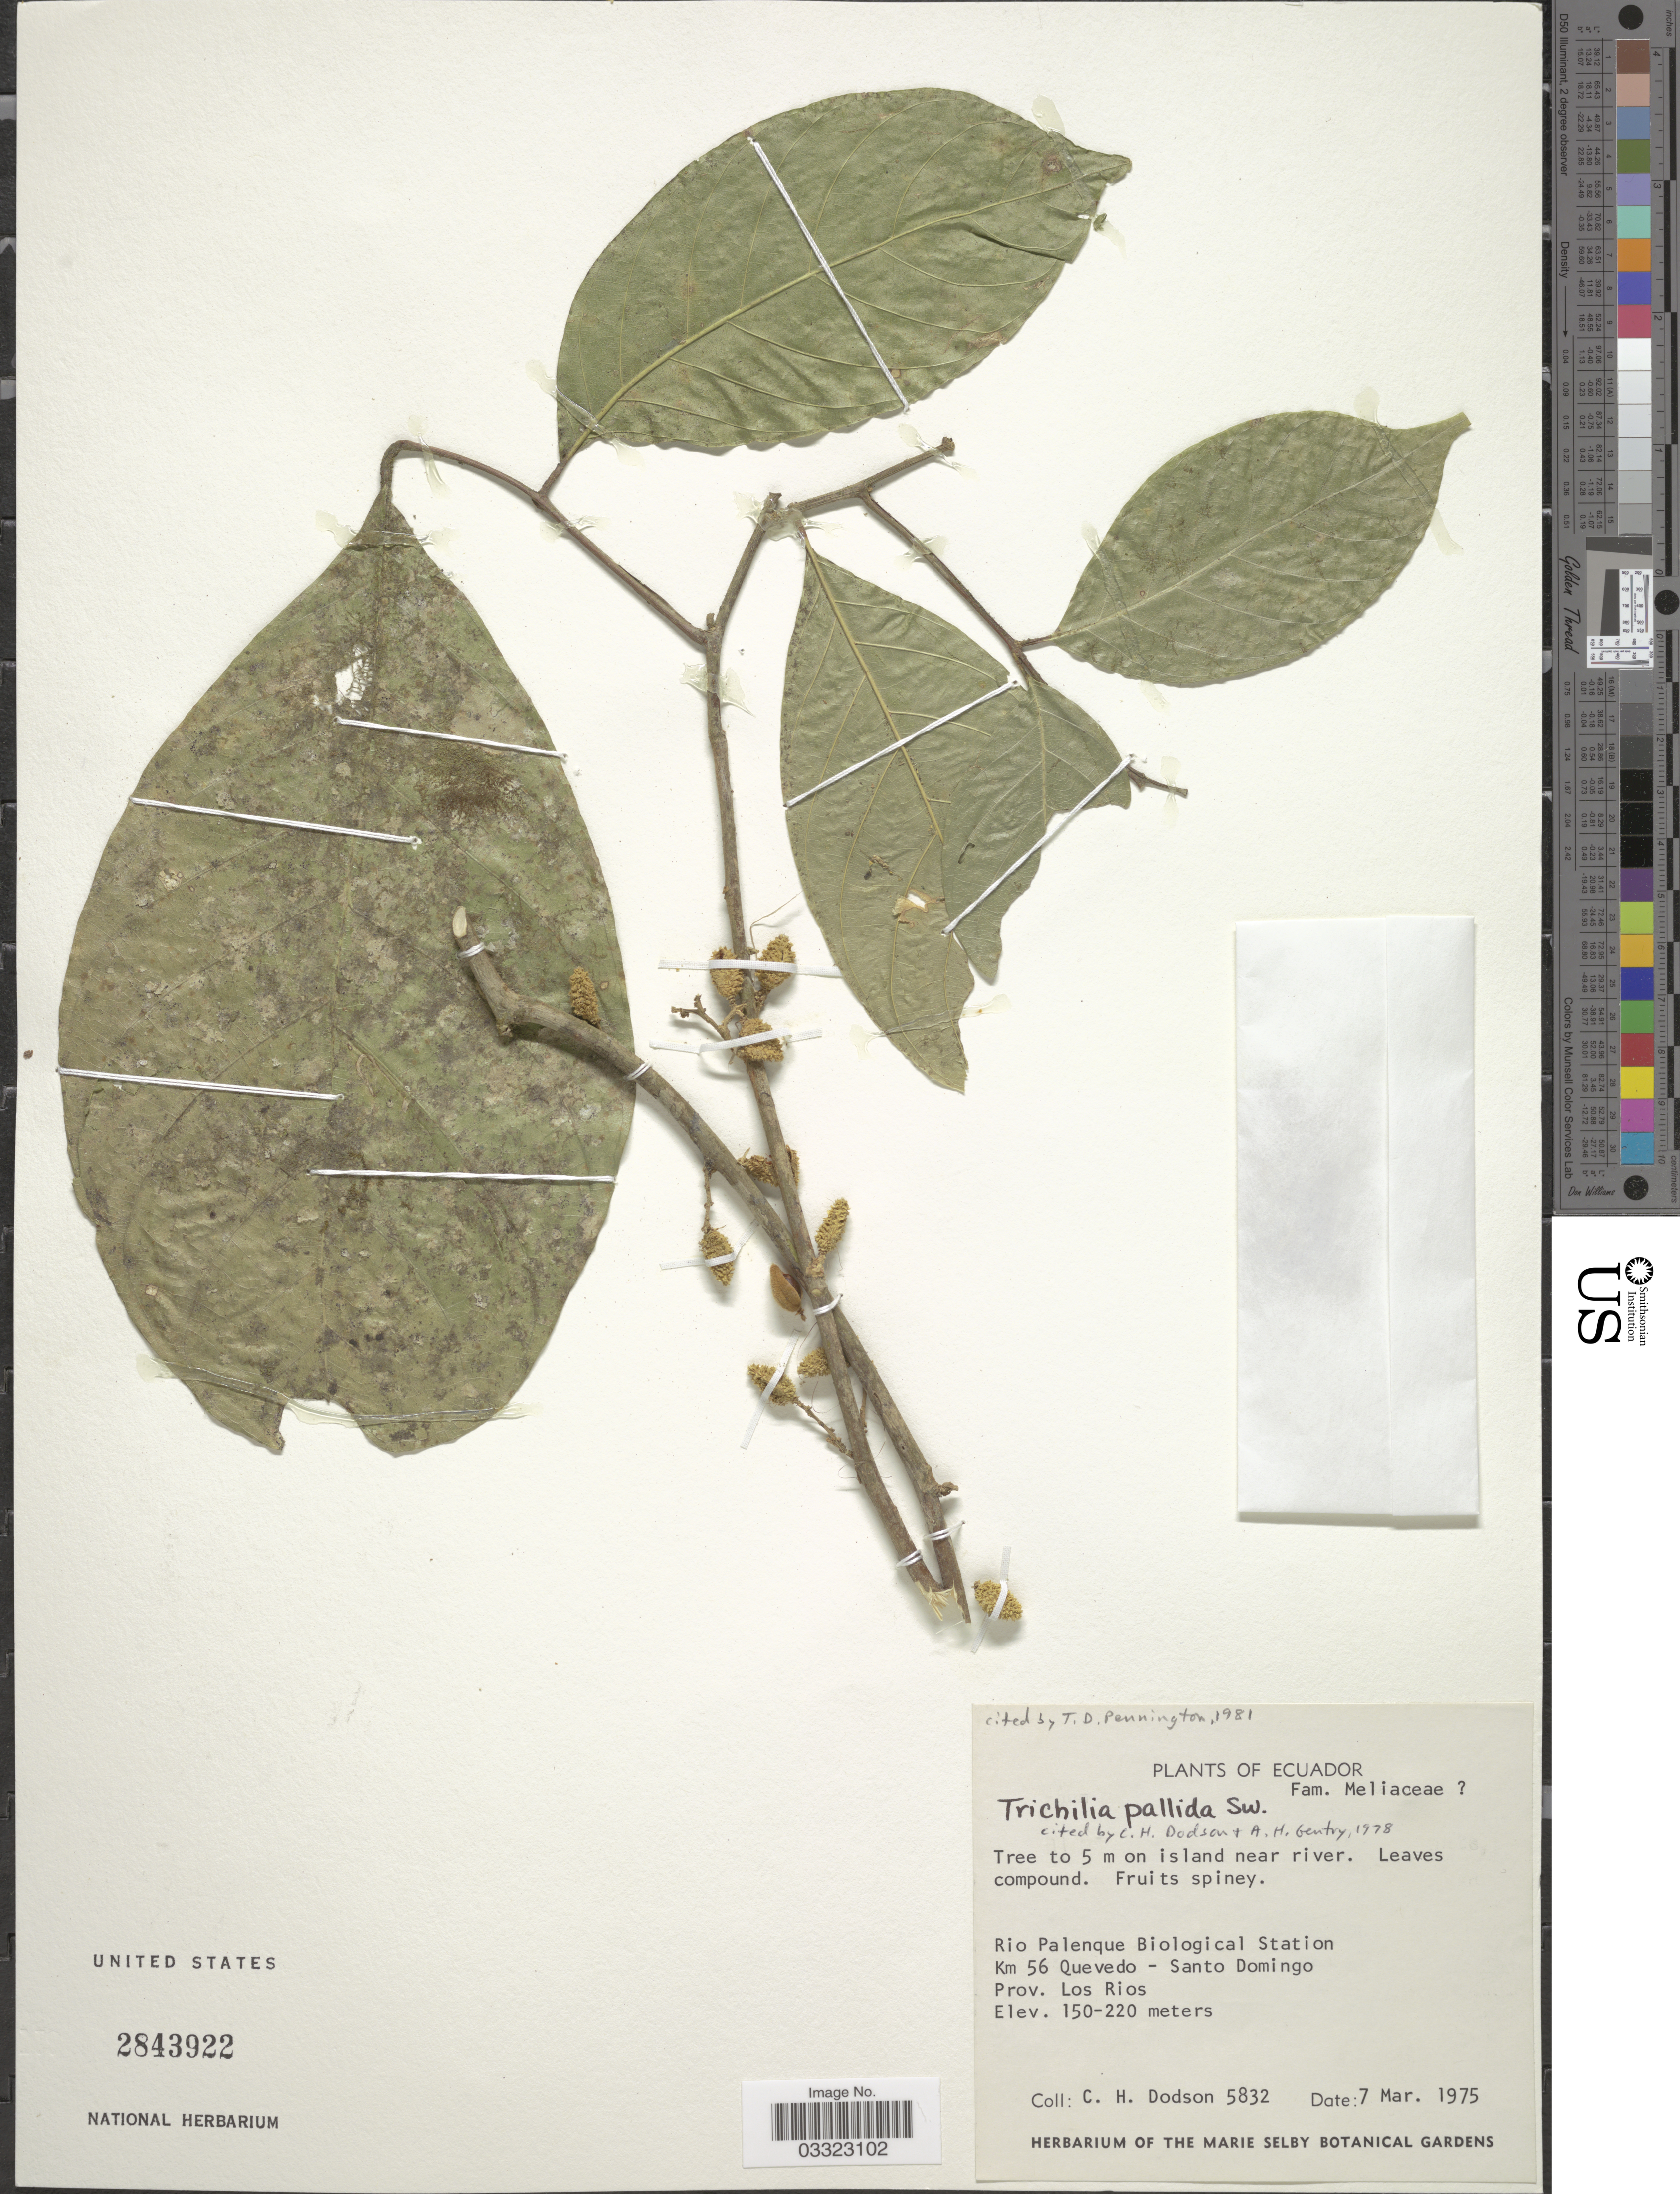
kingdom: Plantae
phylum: Tracheophyta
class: Magnoliopsida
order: Sapindales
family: Meliaceae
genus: Trichilia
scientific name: Trichilia pallida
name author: Sw.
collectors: C. H. Dodson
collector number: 5832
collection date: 1975-03-07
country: Ecuador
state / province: Los Ríos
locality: Rio Palenque Biological Station, Km 56 Quevedo - Santo Domingo.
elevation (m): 150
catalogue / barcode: US 2843922